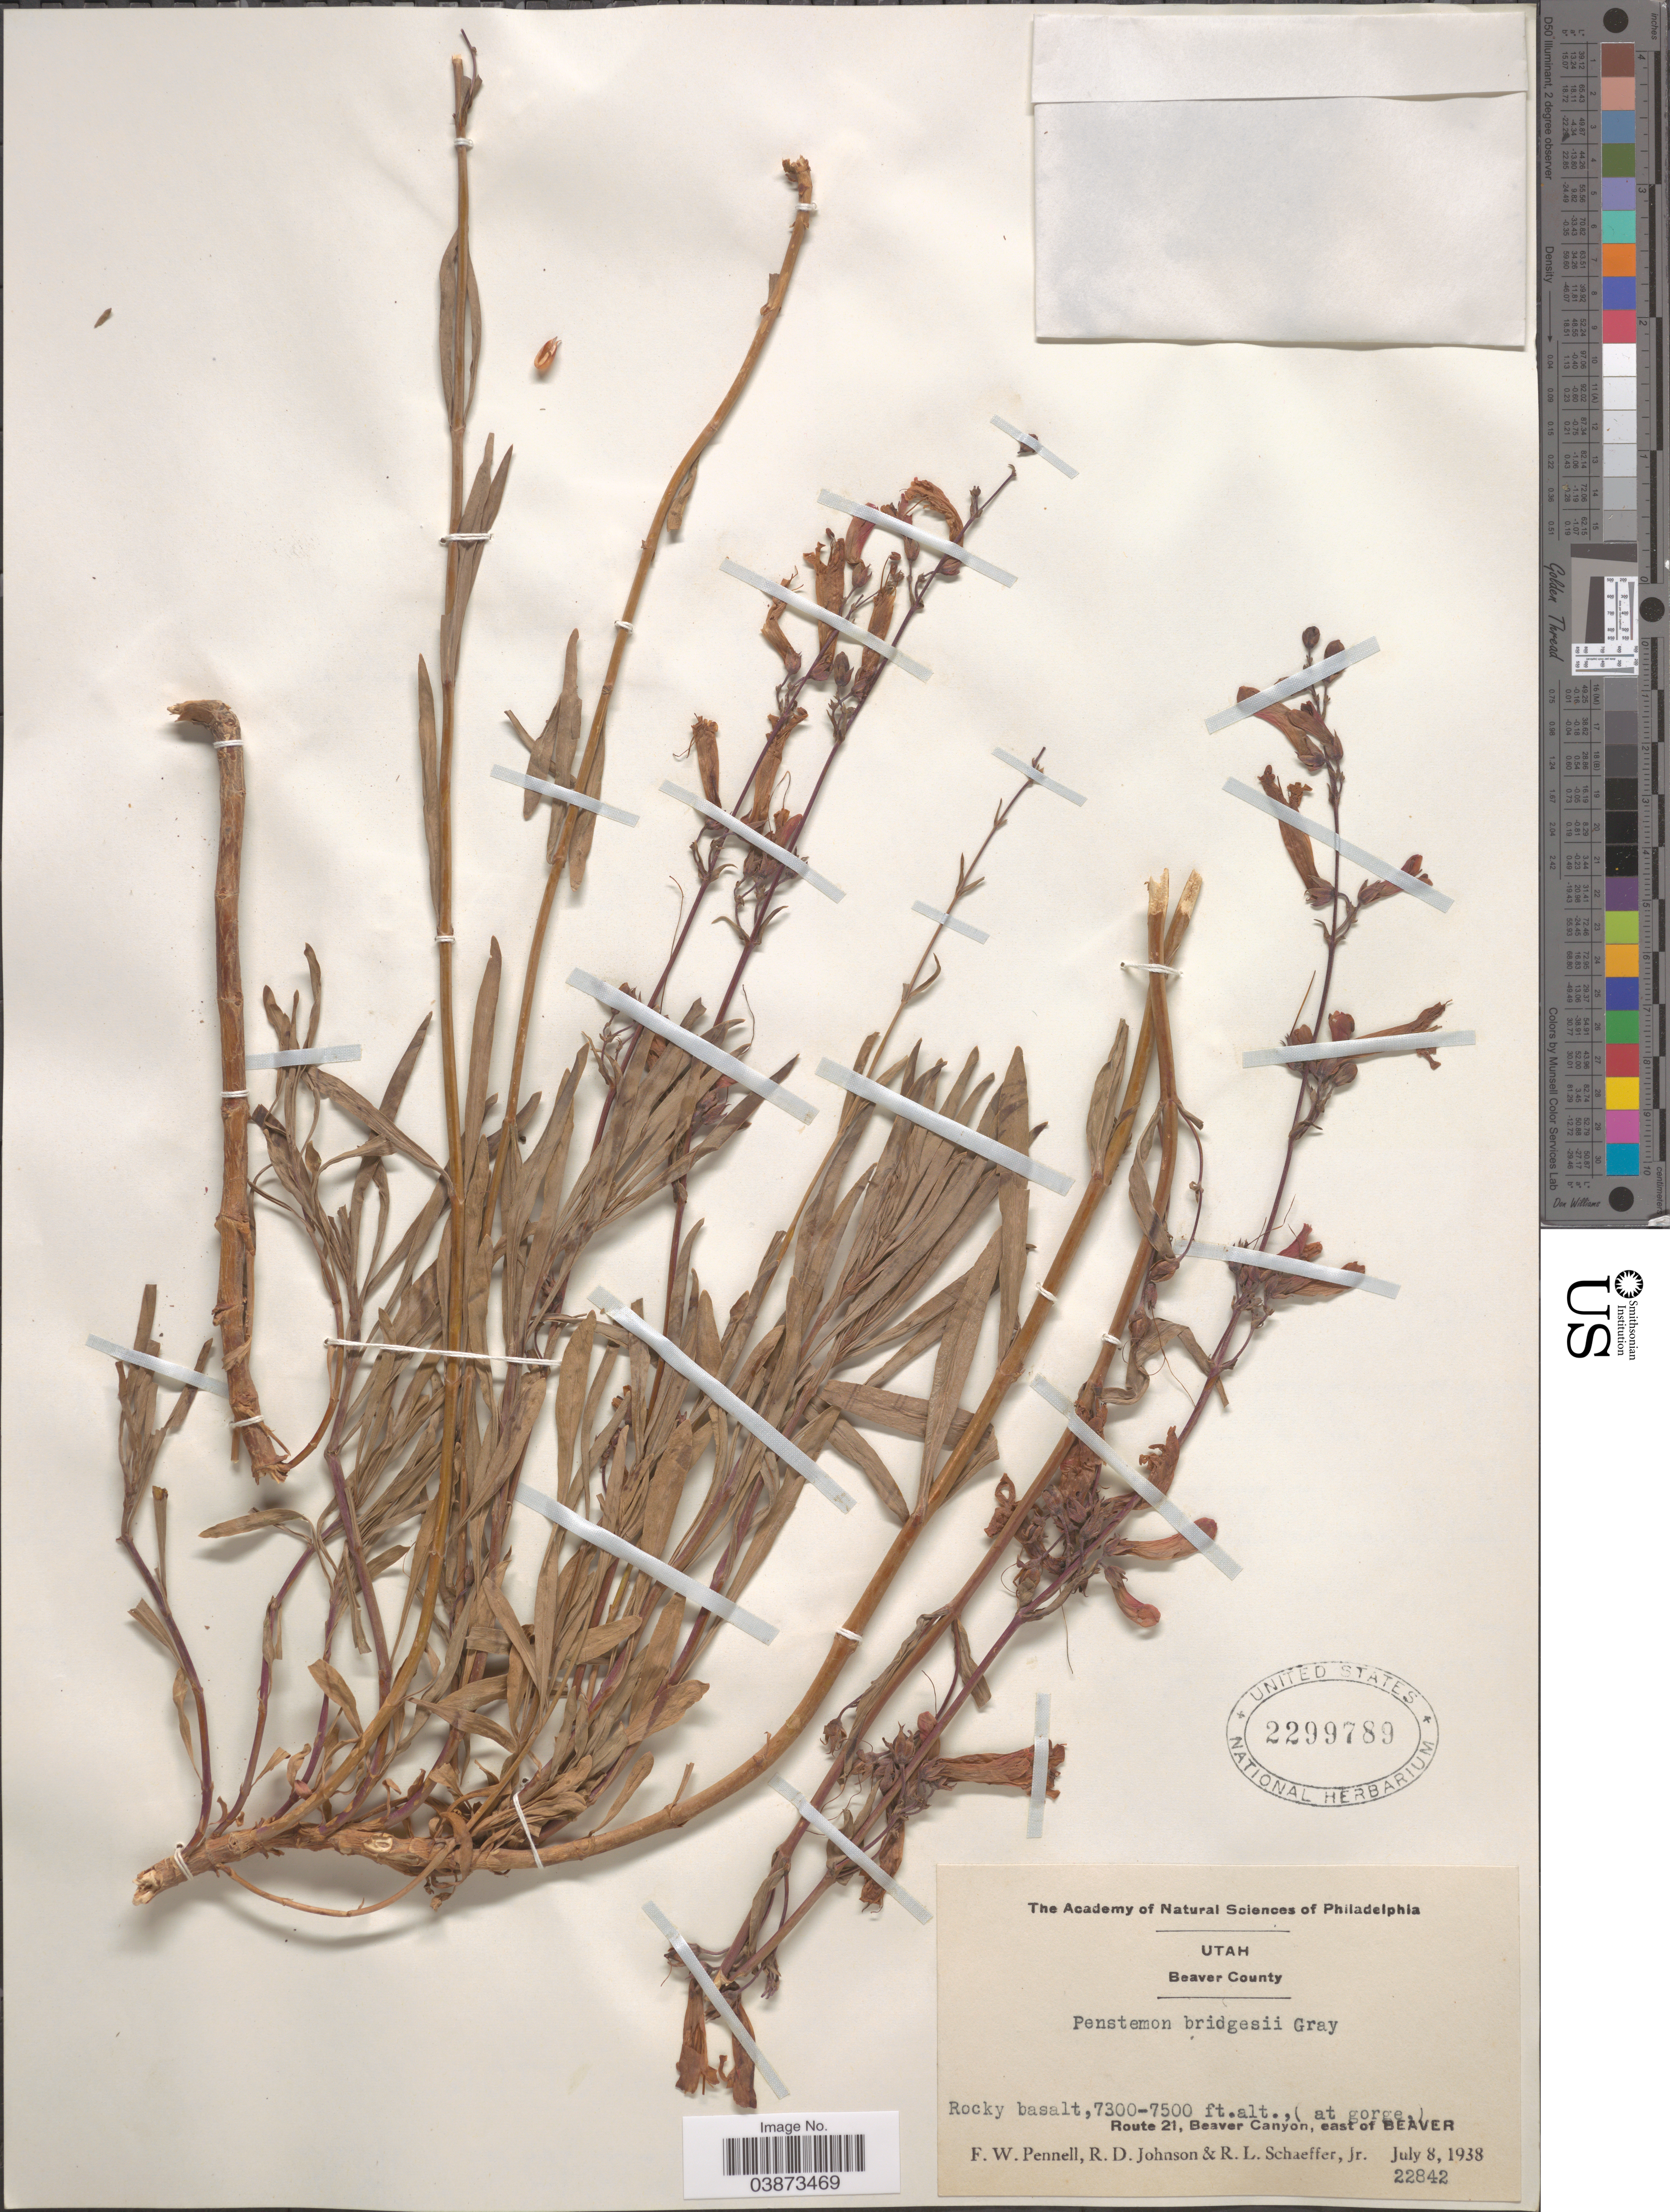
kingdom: Plantae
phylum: Tracheophyta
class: Magnoliopsida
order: Lamiales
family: Plantaginaceae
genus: Penstemon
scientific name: Penstemon bridgesii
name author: A. Gray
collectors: F. W. Pennell, R. D. Johnson & R. L. Schaeffer Jr.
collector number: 22842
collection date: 1938-07-08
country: United States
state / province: Utah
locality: Beaver County. Route 21, Beaver Canyon, east of Beaver.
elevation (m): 2225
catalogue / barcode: US 2299789